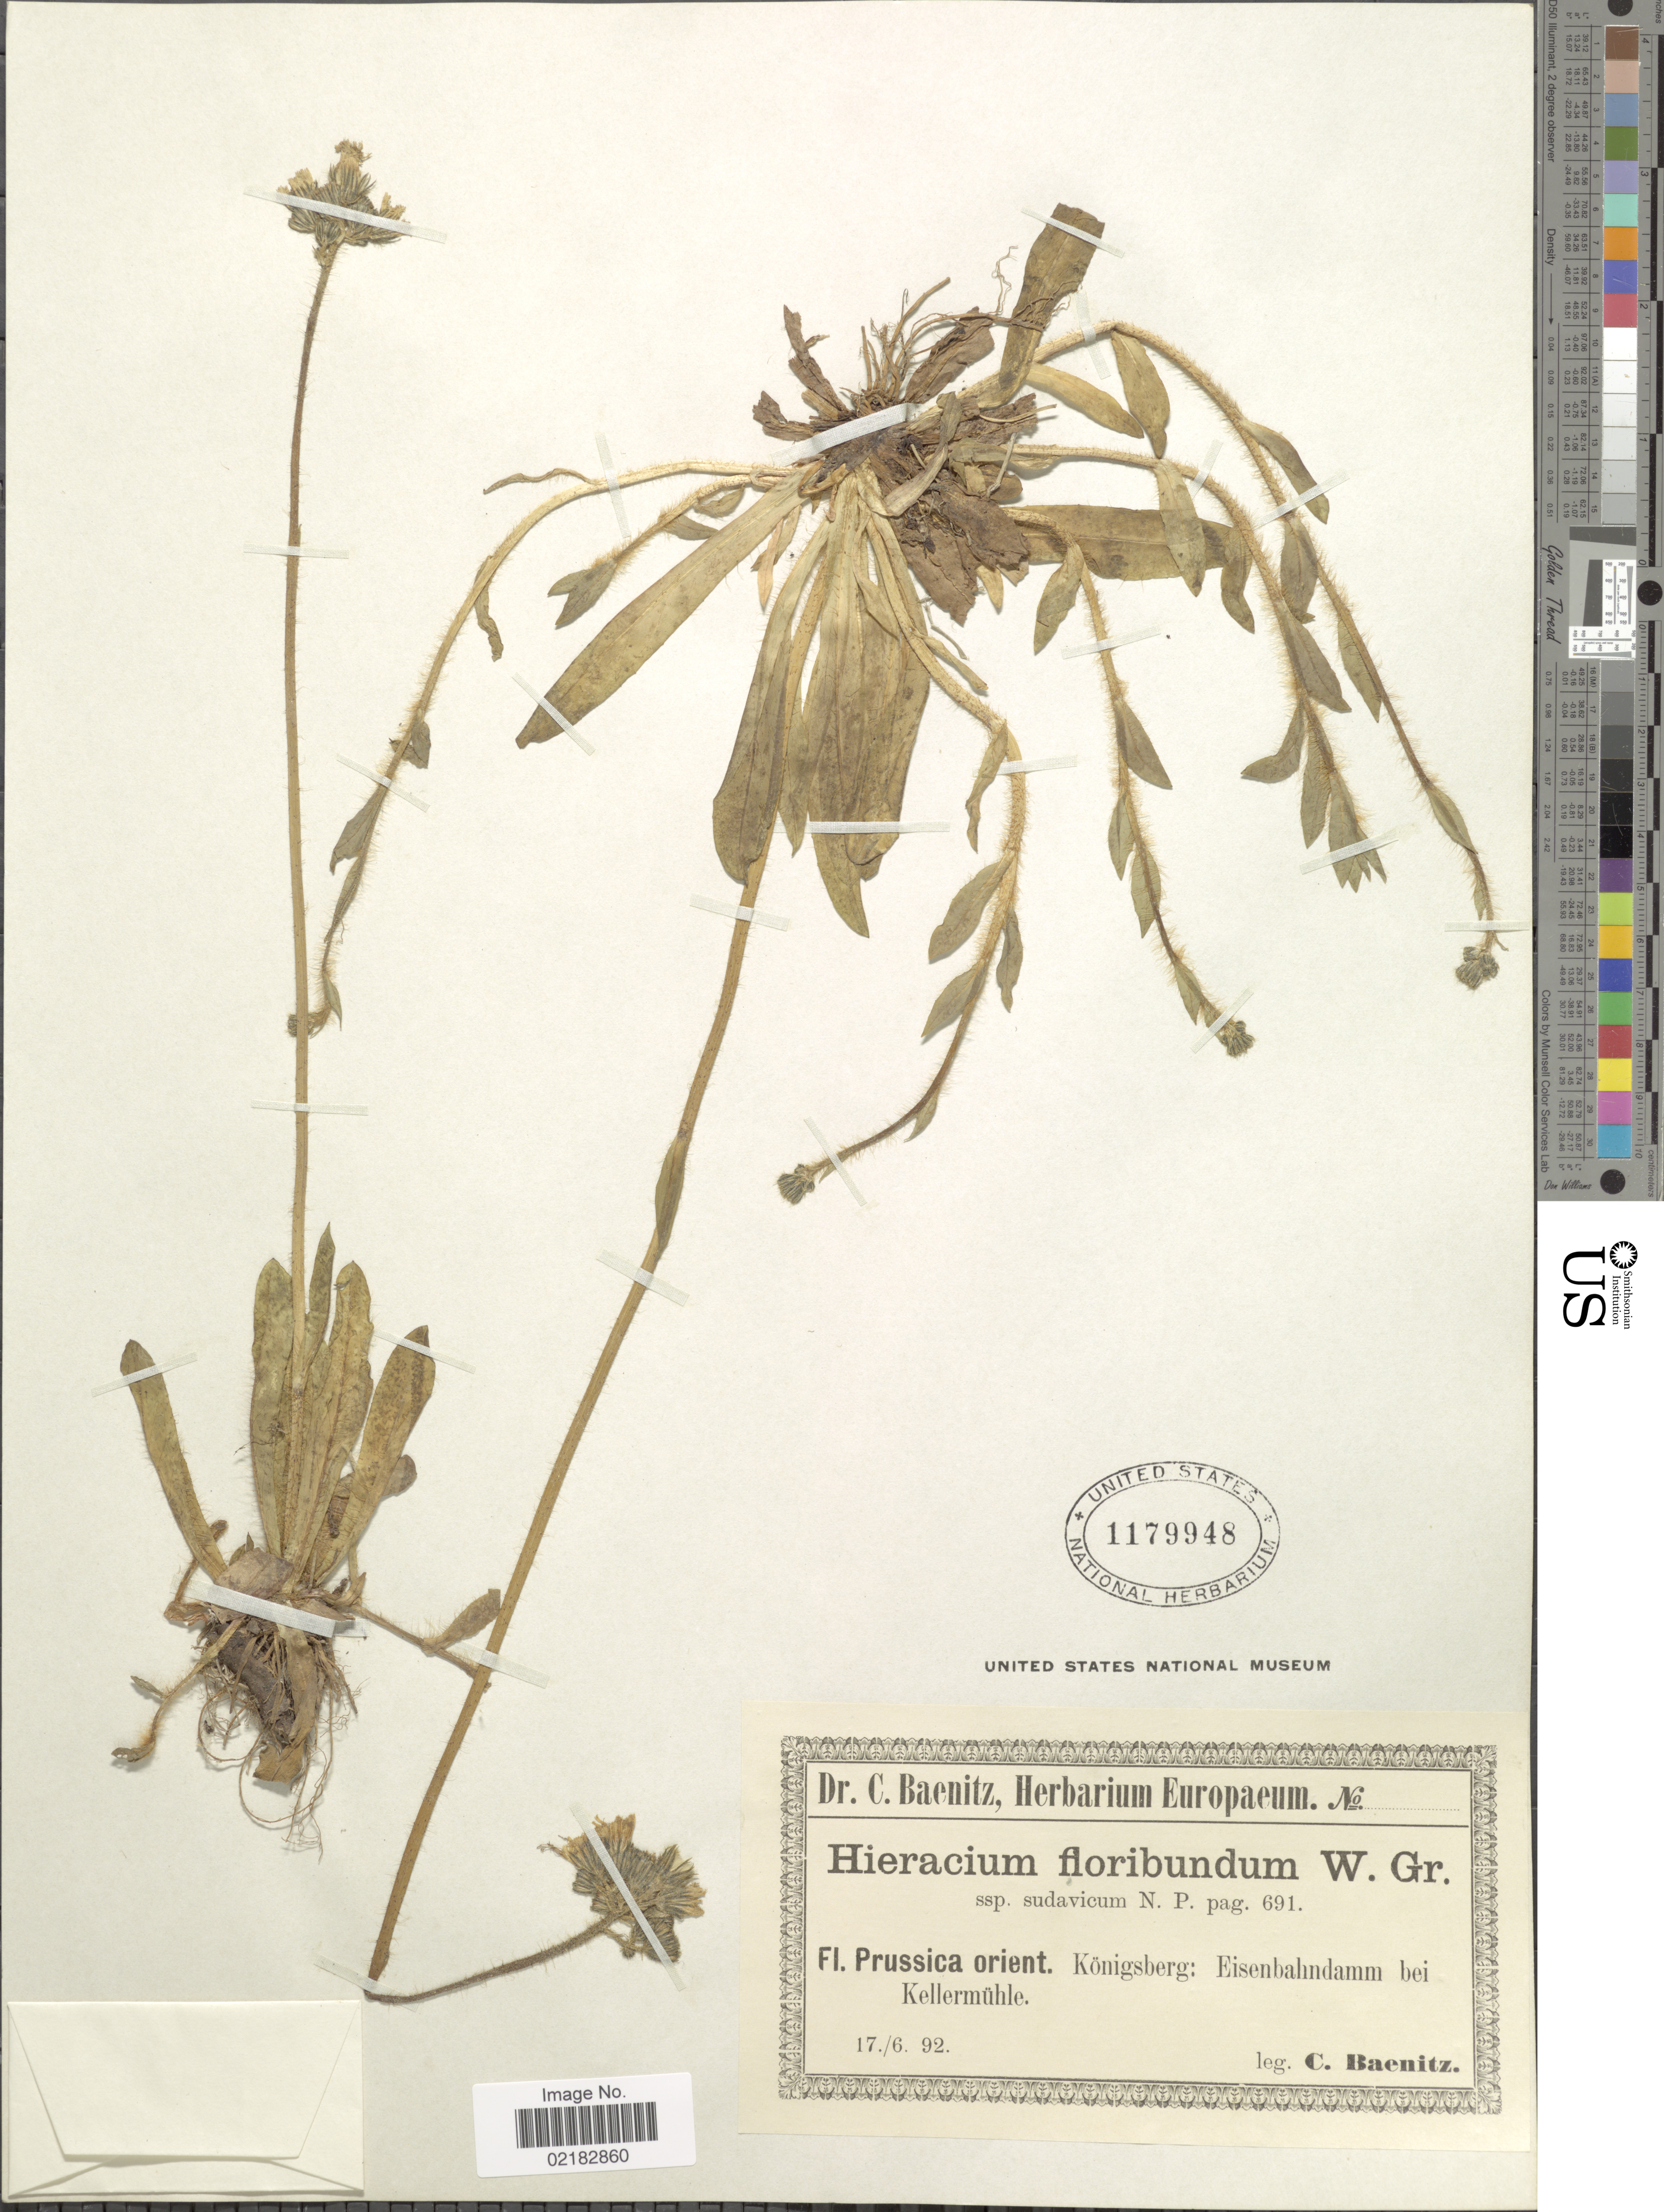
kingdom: Plantae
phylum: Tracheophyta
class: Magnoliopsida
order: Asterales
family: Asteraceae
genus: Pilosella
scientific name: Pilosella floribunda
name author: (Wimm. & Grab.) Fr. a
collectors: C. G. Baenitz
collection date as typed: Transcribed d/m/y: 17/6/92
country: Germany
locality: Prussica orient. Konigsberg: Eisenbahndamm bei Kellermuhle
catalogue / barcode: US 1179948